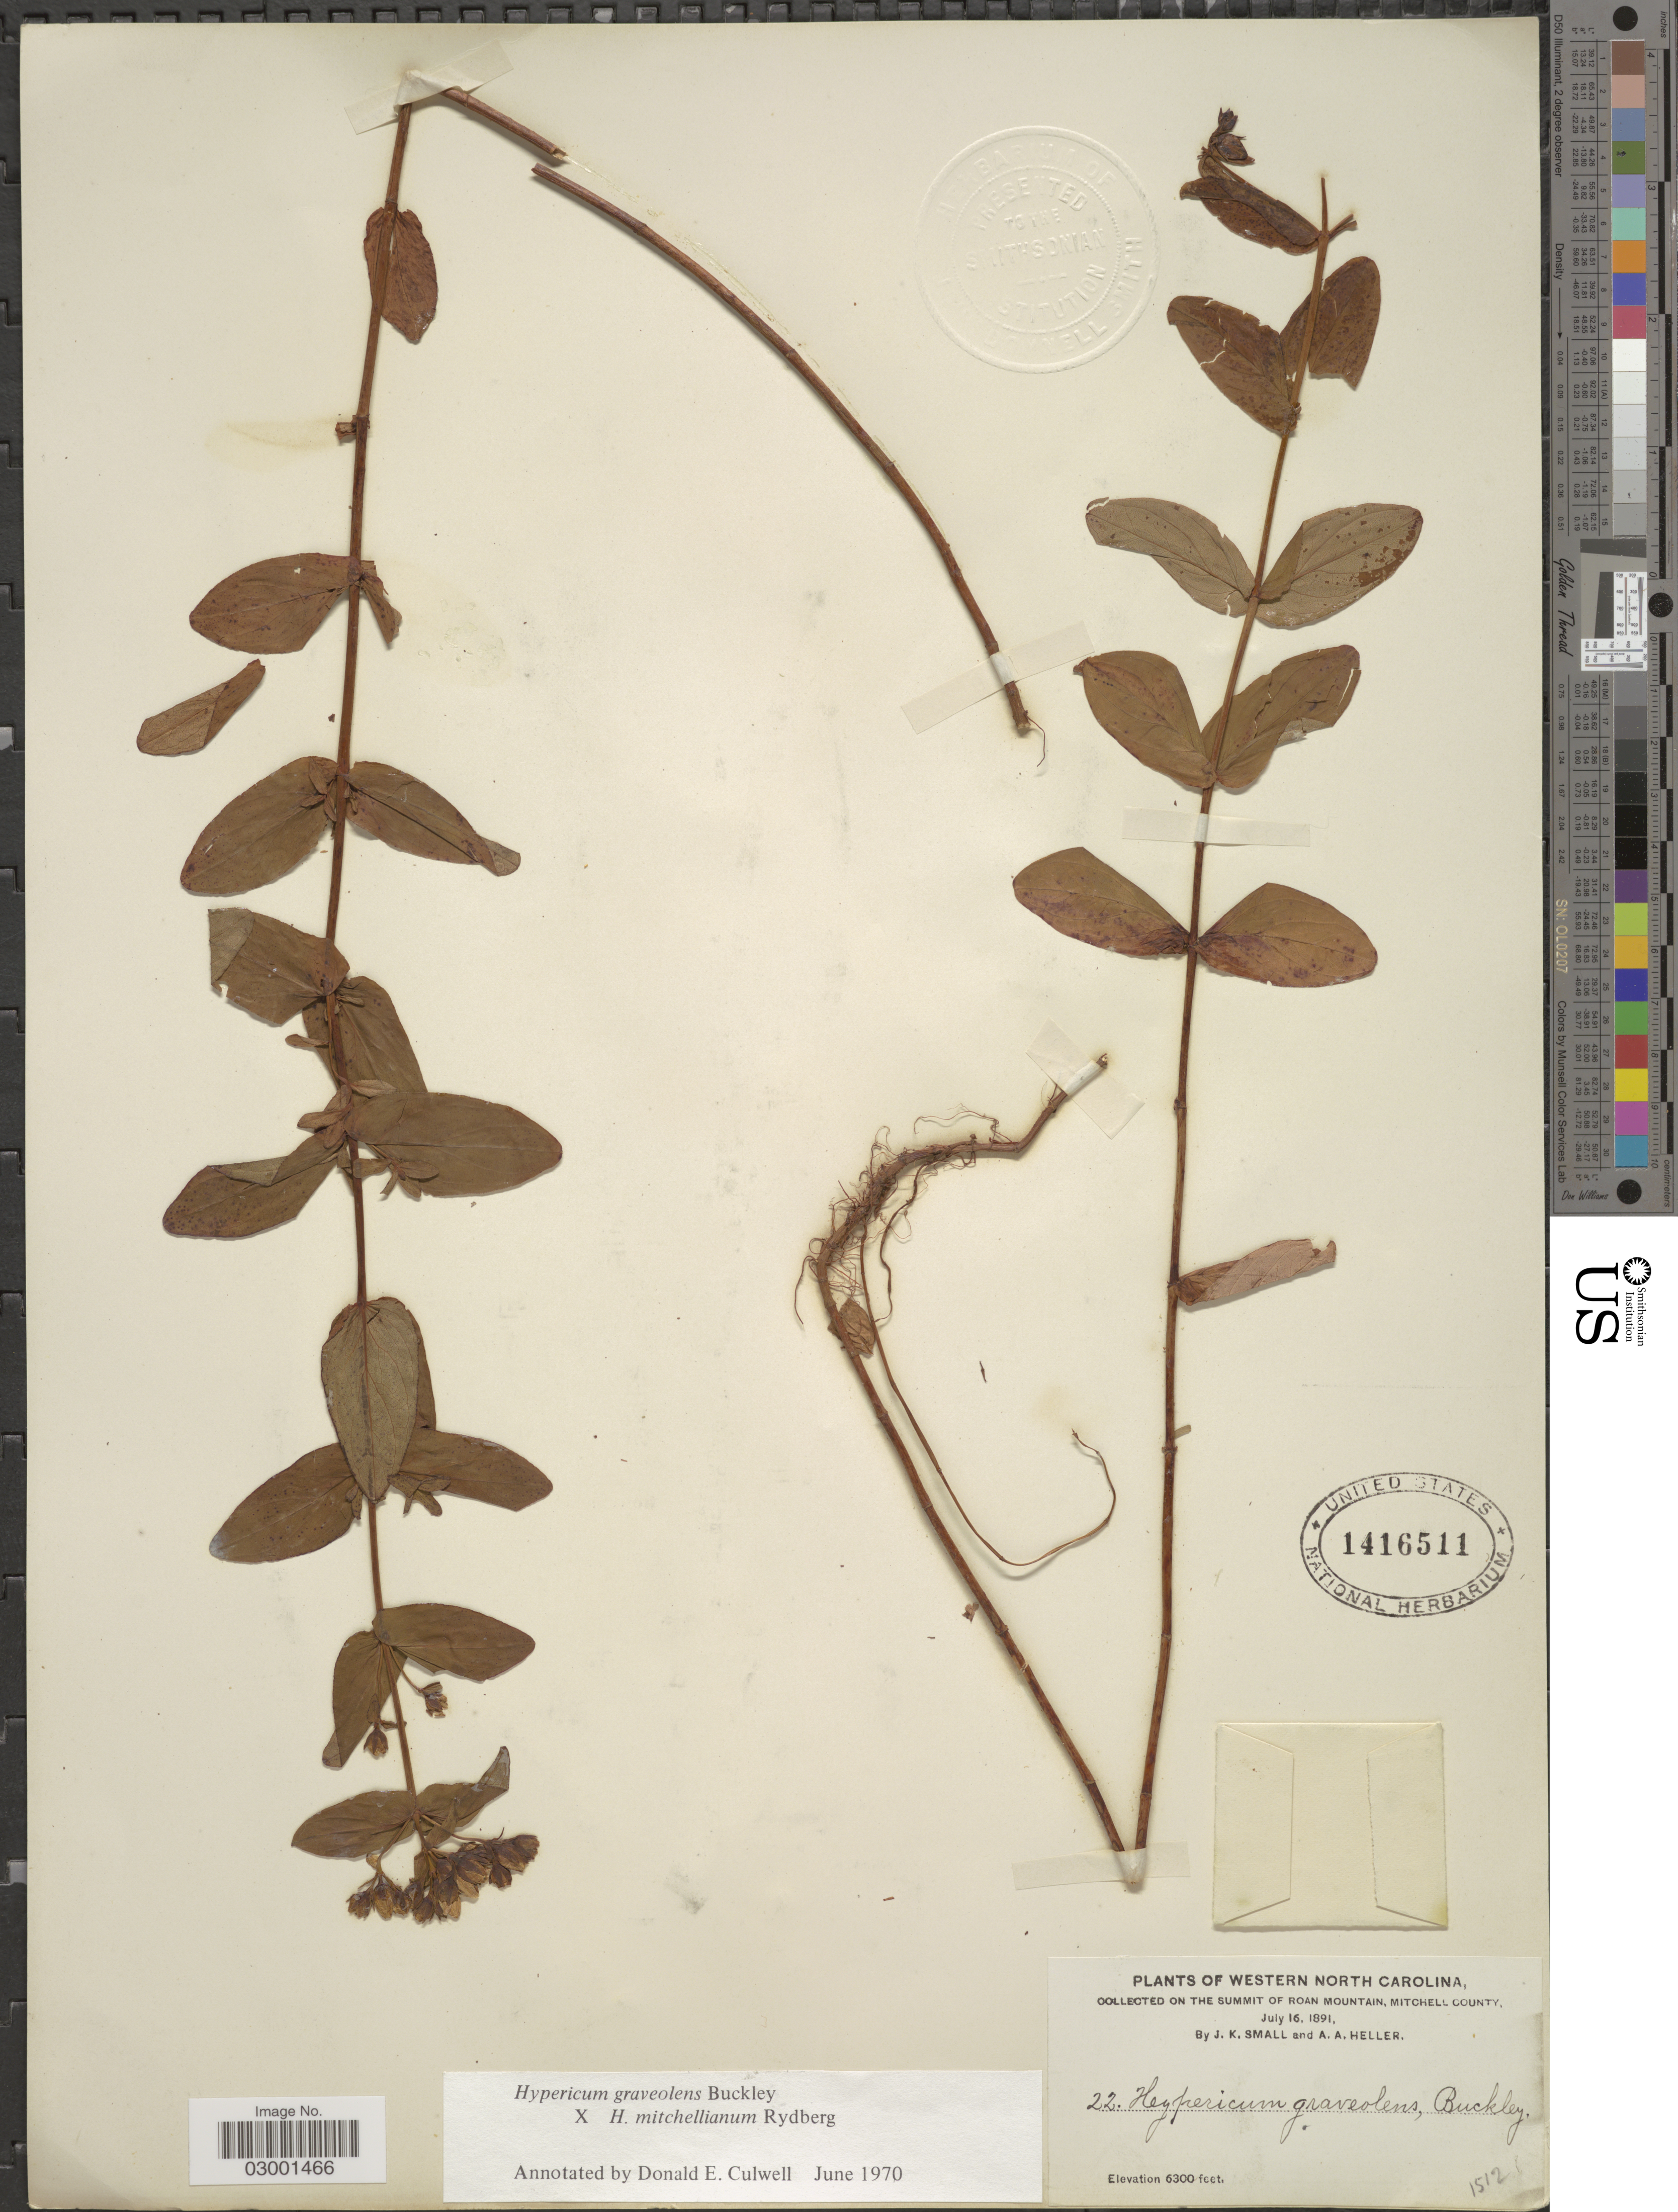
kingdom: Plantae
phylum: Tracheophyta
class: Magnoliopsida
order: Malpighiales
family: Hypericaceae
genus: Hypericum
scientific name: Hypericum graveolens x H. x mitchellianum Rydb.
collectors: J. K. Small & A. A. Heller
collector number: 22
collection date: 1891-07-16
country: United States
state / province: North Carolina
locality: Western North Carolina, on the Summit of Roan Mountain, Mitchell County.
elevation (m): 1920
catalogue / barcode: US 1416511